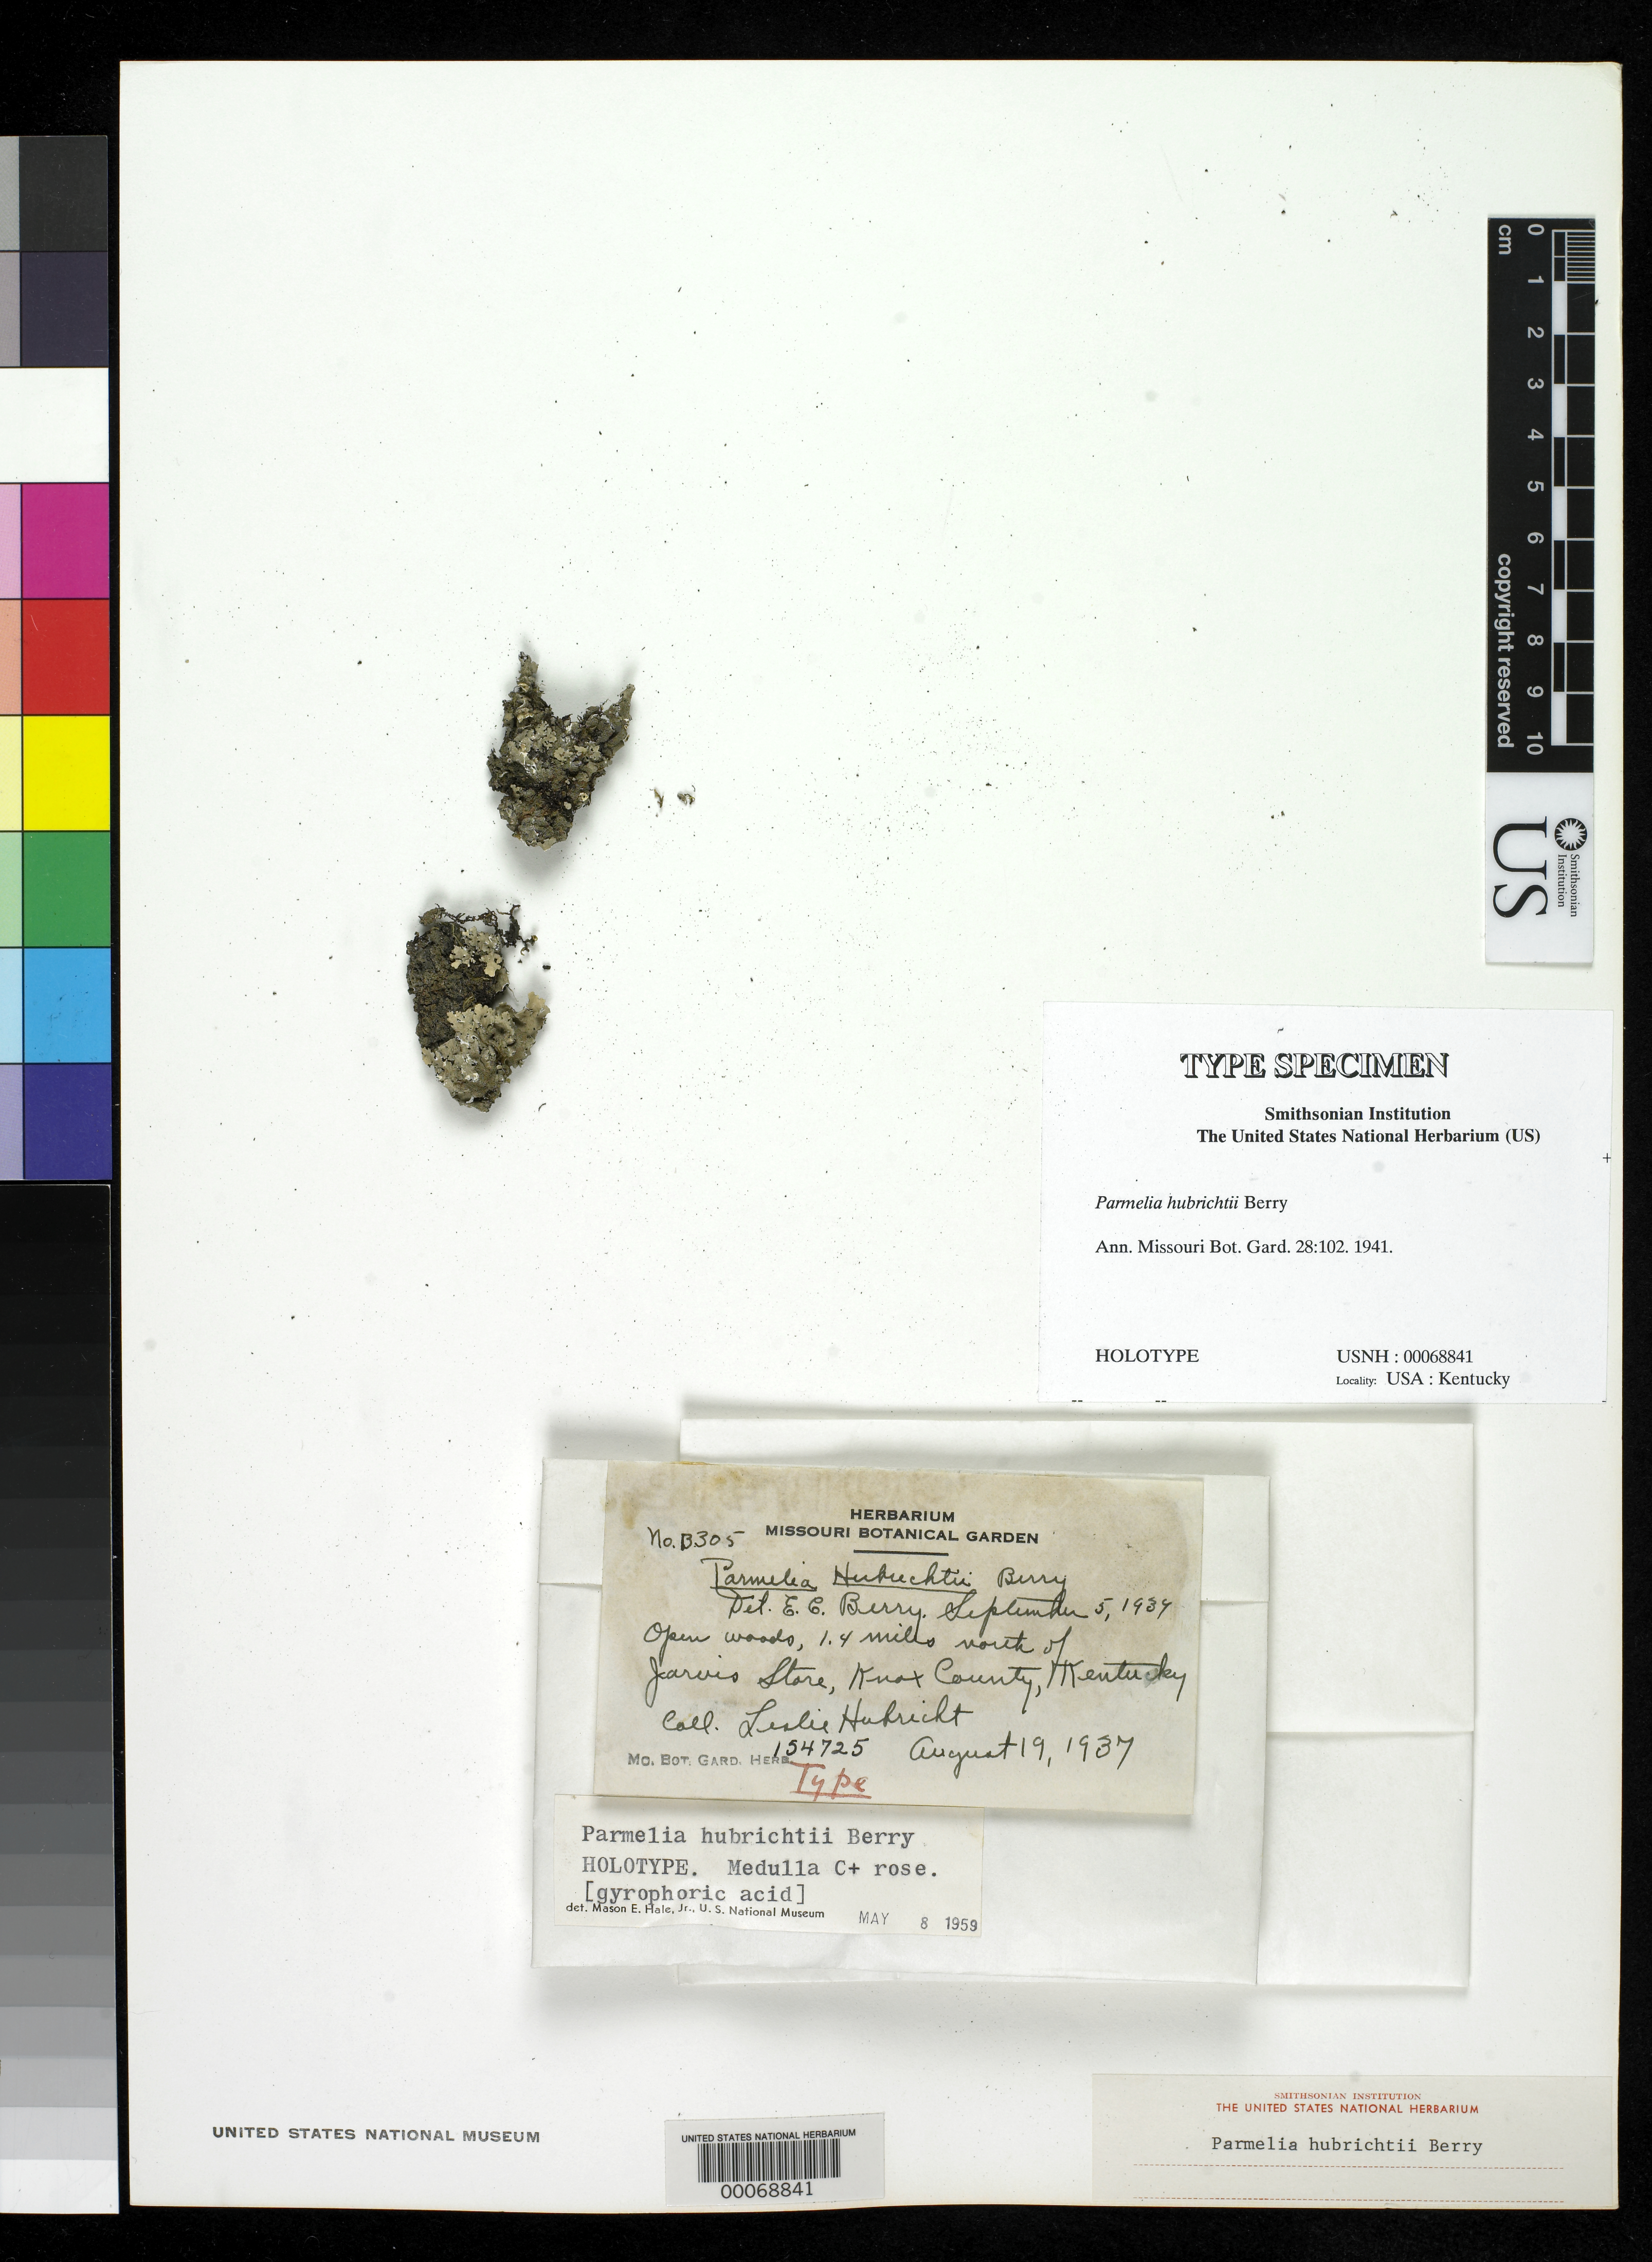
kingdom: Fungi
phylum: Ascomycota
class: Lecanoromycetes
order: Lecanorales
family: Parmeliaceae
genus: Parmelia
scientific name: Parmelia hubrichtii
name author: E.C. Berry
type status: Holotype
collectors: L. Hubricht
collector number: B305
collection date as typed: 19 Aug 1937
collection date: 1937-08-19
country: United States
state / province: Kentucky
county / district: Knox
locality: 1.4 mi N of Jarvis Store.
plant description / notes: Protologue cites "Type: Missouri Botanical Garden Herbarium, No. 154725". How can this US specimen be the holotype?